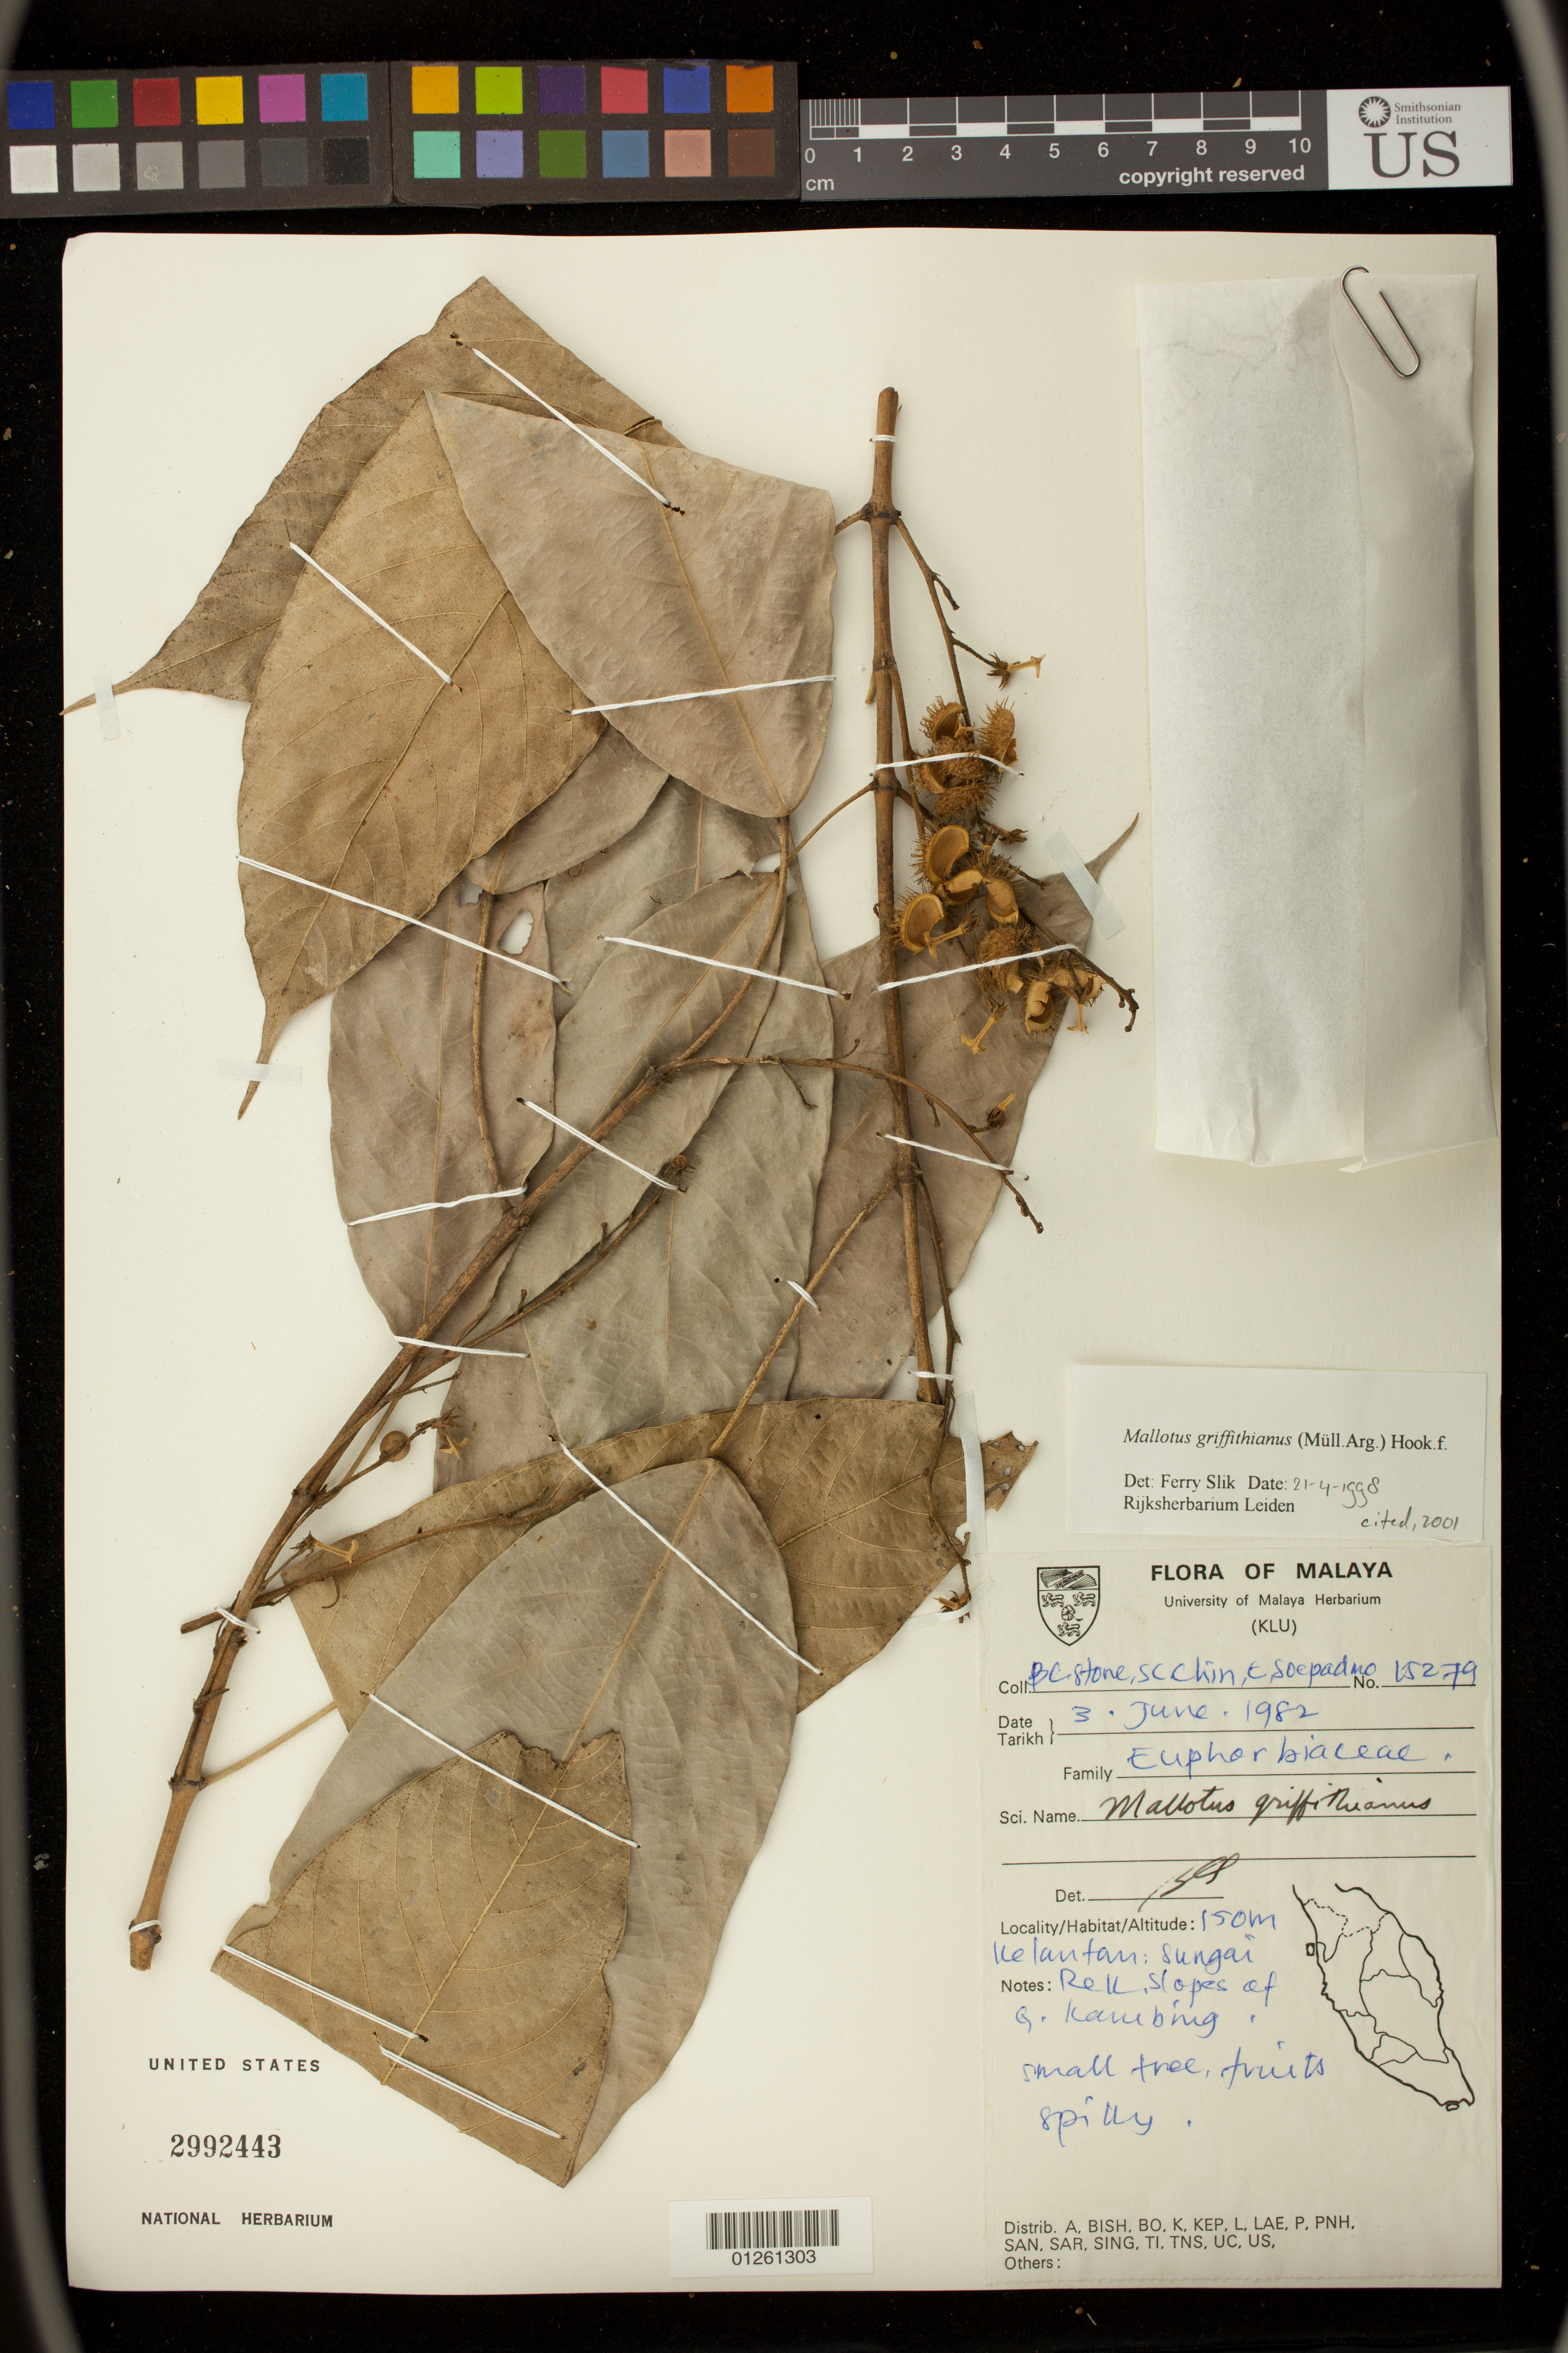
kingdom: Plantae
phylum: Tracheophyta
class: Magnoliopsida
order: Malpighiales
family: Euphorbiaceae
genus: Hancea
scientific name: Hancea griffithiana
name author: (Müll. Arg.) S.E.C. Sierra et al.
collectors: B. C. Stone, S. Chin & E. Soepadmo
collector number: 15279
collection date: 1982-06-03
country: Malaysia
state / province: Kelantan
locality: Sungai Rek. Slopes of G. Kambing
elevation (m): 150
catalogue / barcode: US 2992443